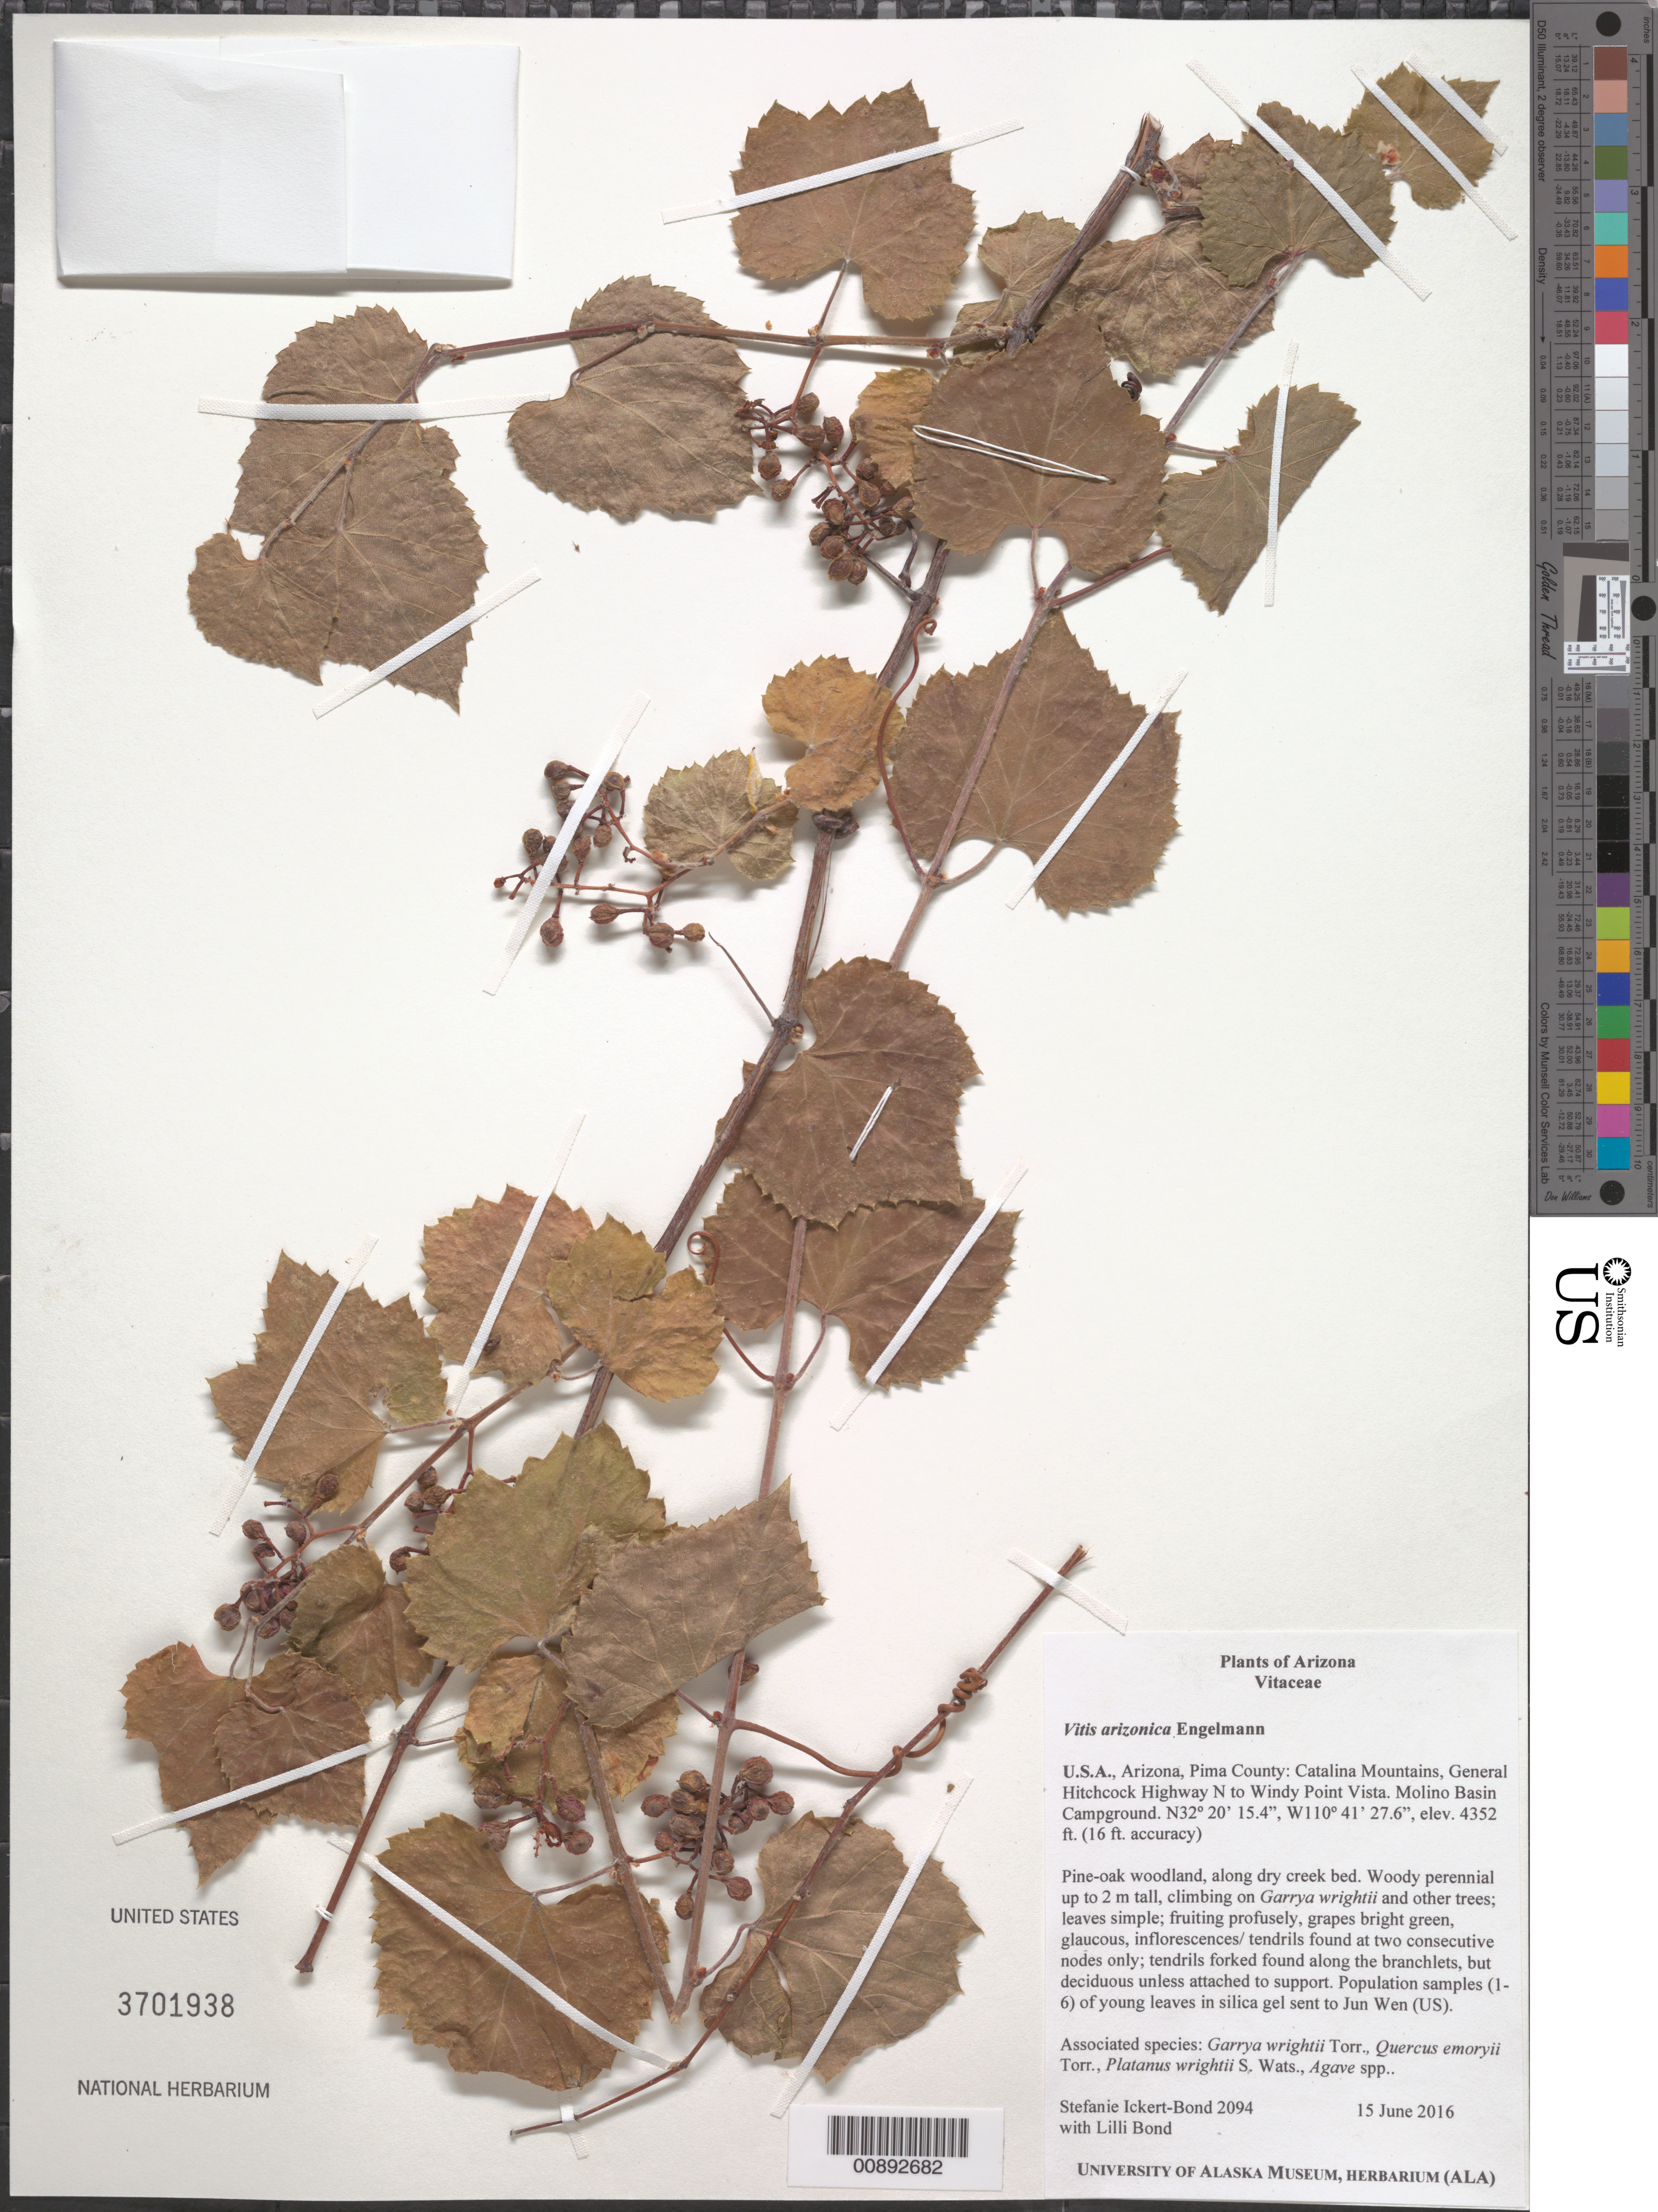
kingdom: Plantae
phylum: Tracheophyta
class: Magnoliopsida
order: Vitales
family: Vitaceae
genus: Vitis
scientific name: Vitis arizonica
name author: Engelm.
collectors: S. Ickert-Bond & L. Bond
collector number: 2094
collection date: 2016-06-15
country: United States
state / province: Arizona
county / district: Pima County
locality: Catalina Mountains, General Hitchcock Highway N to Windy Point Vista. Molina Basin Campground.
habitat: Pine-oak woodland, along dry creek bed.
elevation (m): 1326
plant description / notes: Population samples (1-6) of young leaves in silica gel send to Jun Wen (US).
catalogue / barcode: US 3701938